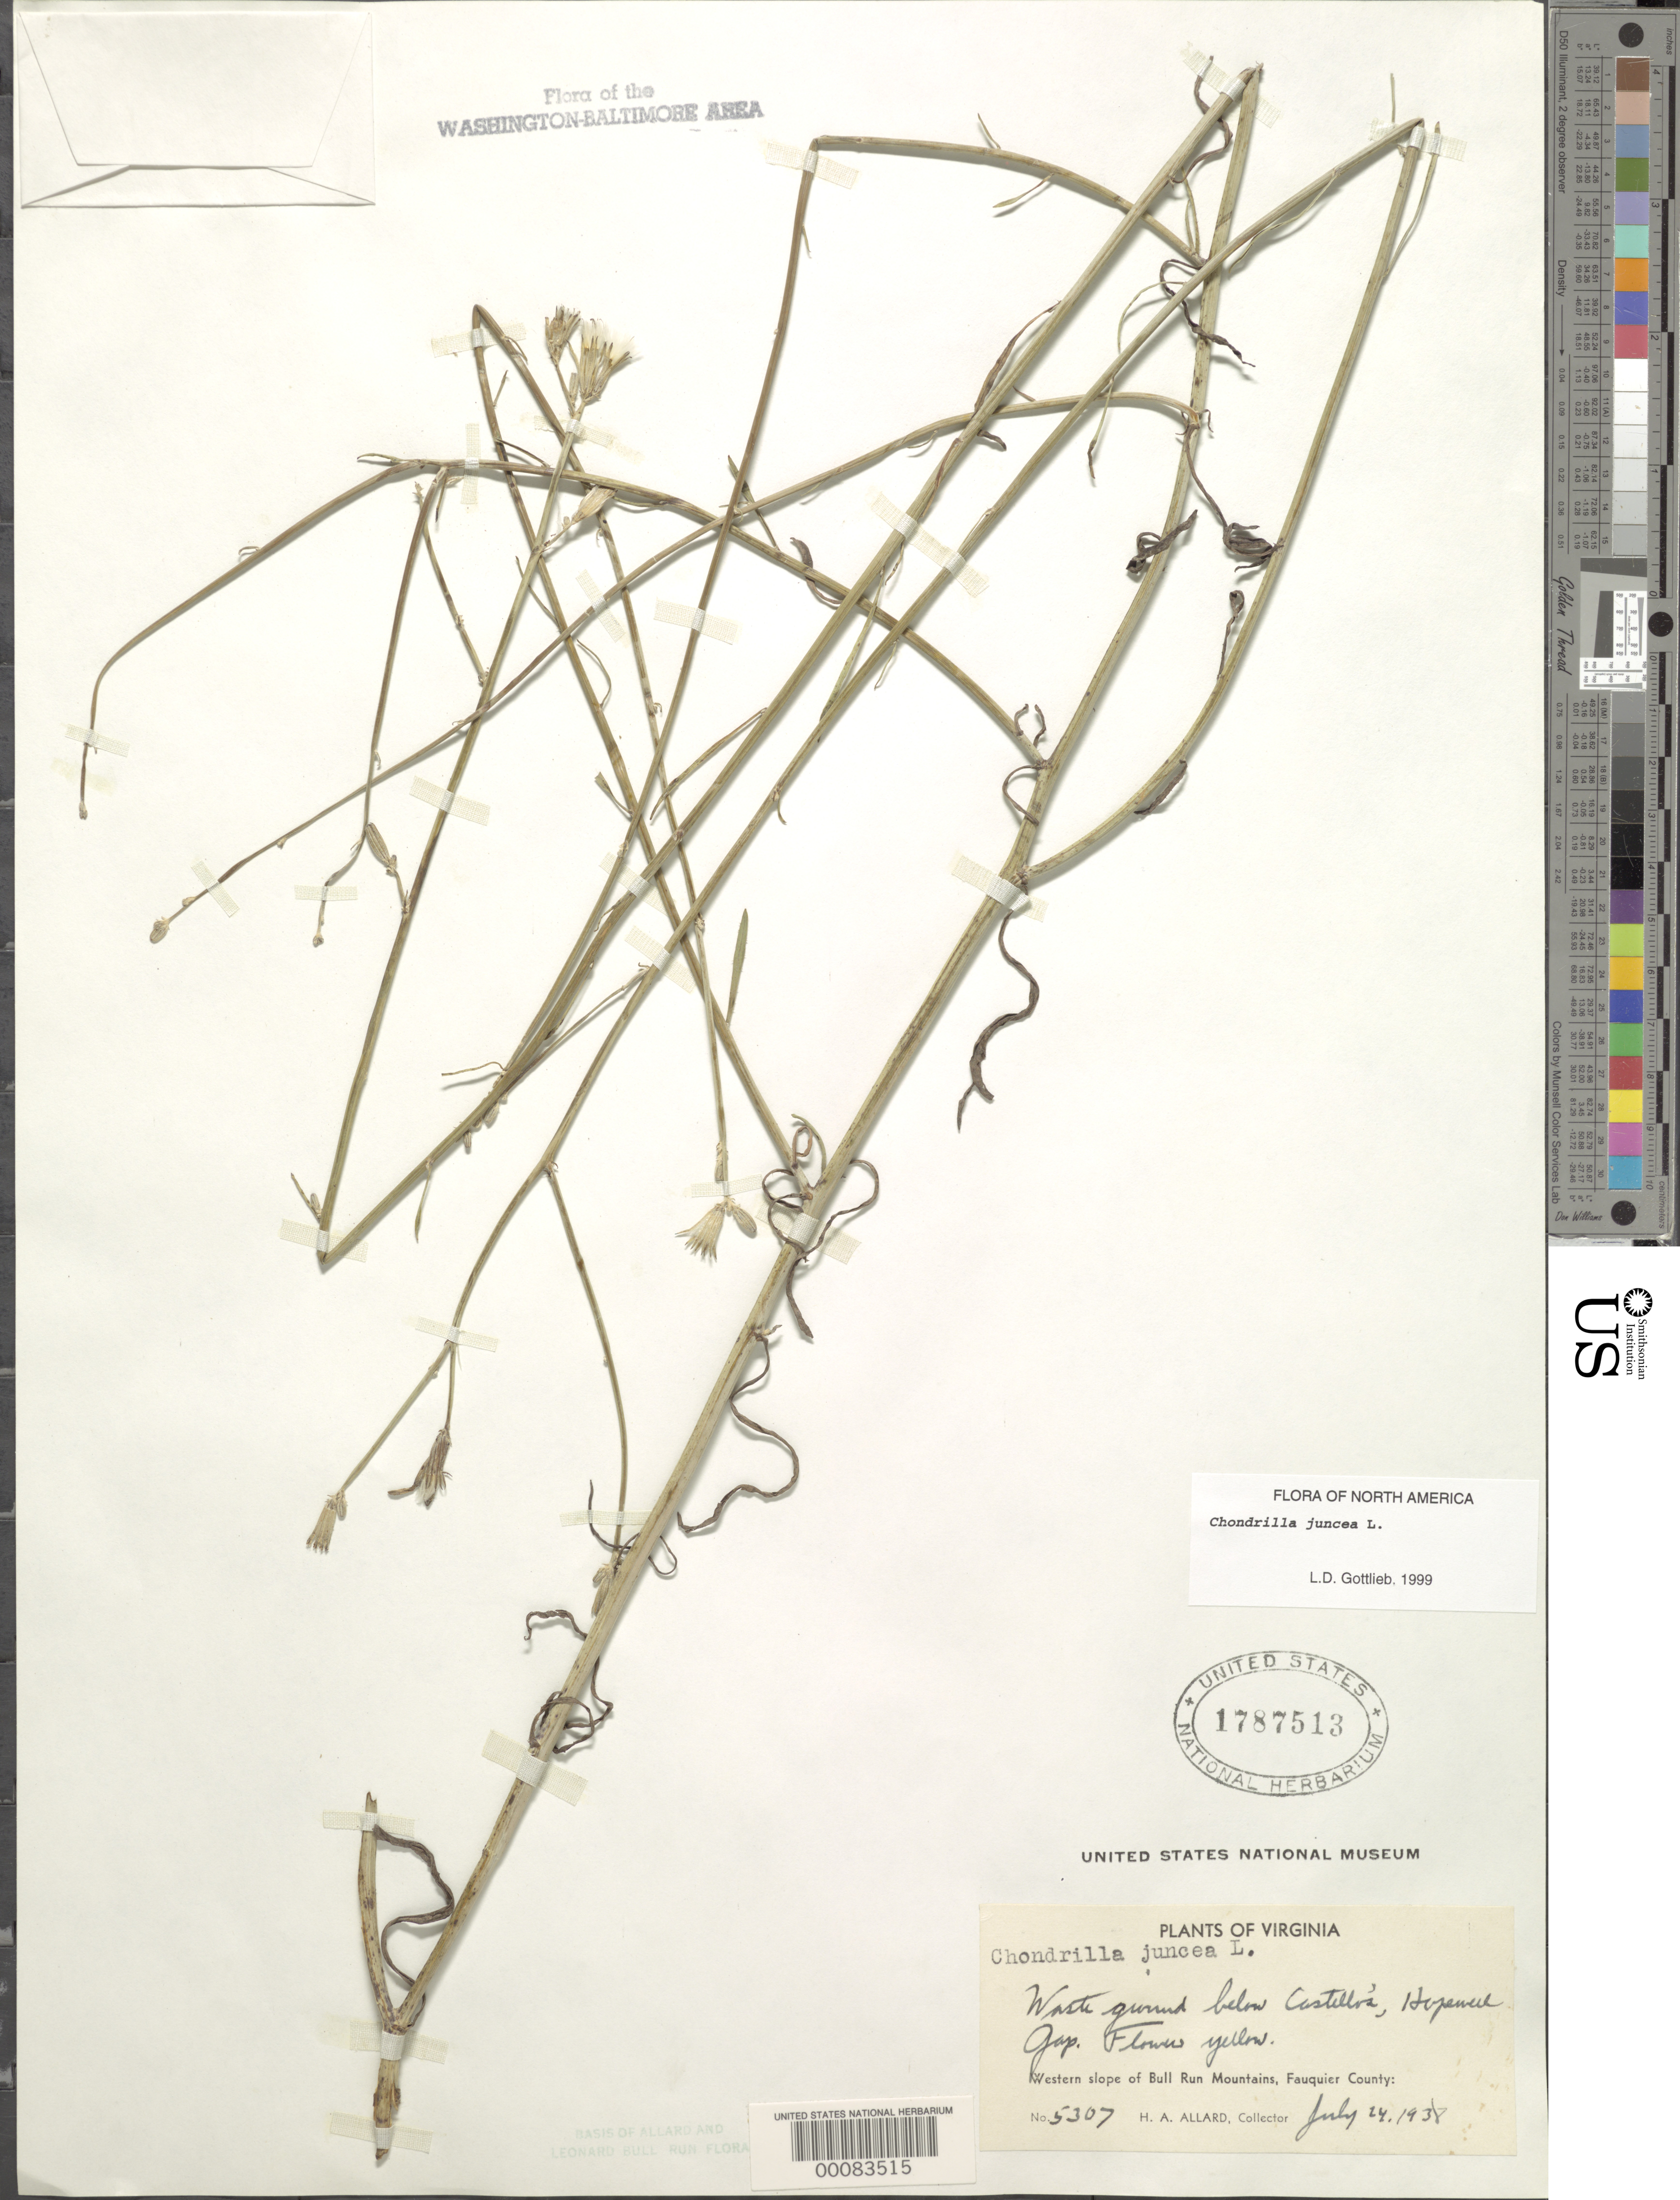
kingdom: Plantae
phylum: Tracheophyta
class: Magnoliopsida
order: Asterales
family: Asteraceae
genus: Chondrilla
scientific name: Chondrilla juncea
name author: L.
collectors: H. A. Allard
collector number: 5307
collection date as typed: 24 Jul 1938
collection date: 1938-07-24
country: United States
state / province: Virginia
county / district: Fauquier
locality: Below Castellos Hopewell Gap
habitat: Waste ground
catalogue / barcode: US 1787513